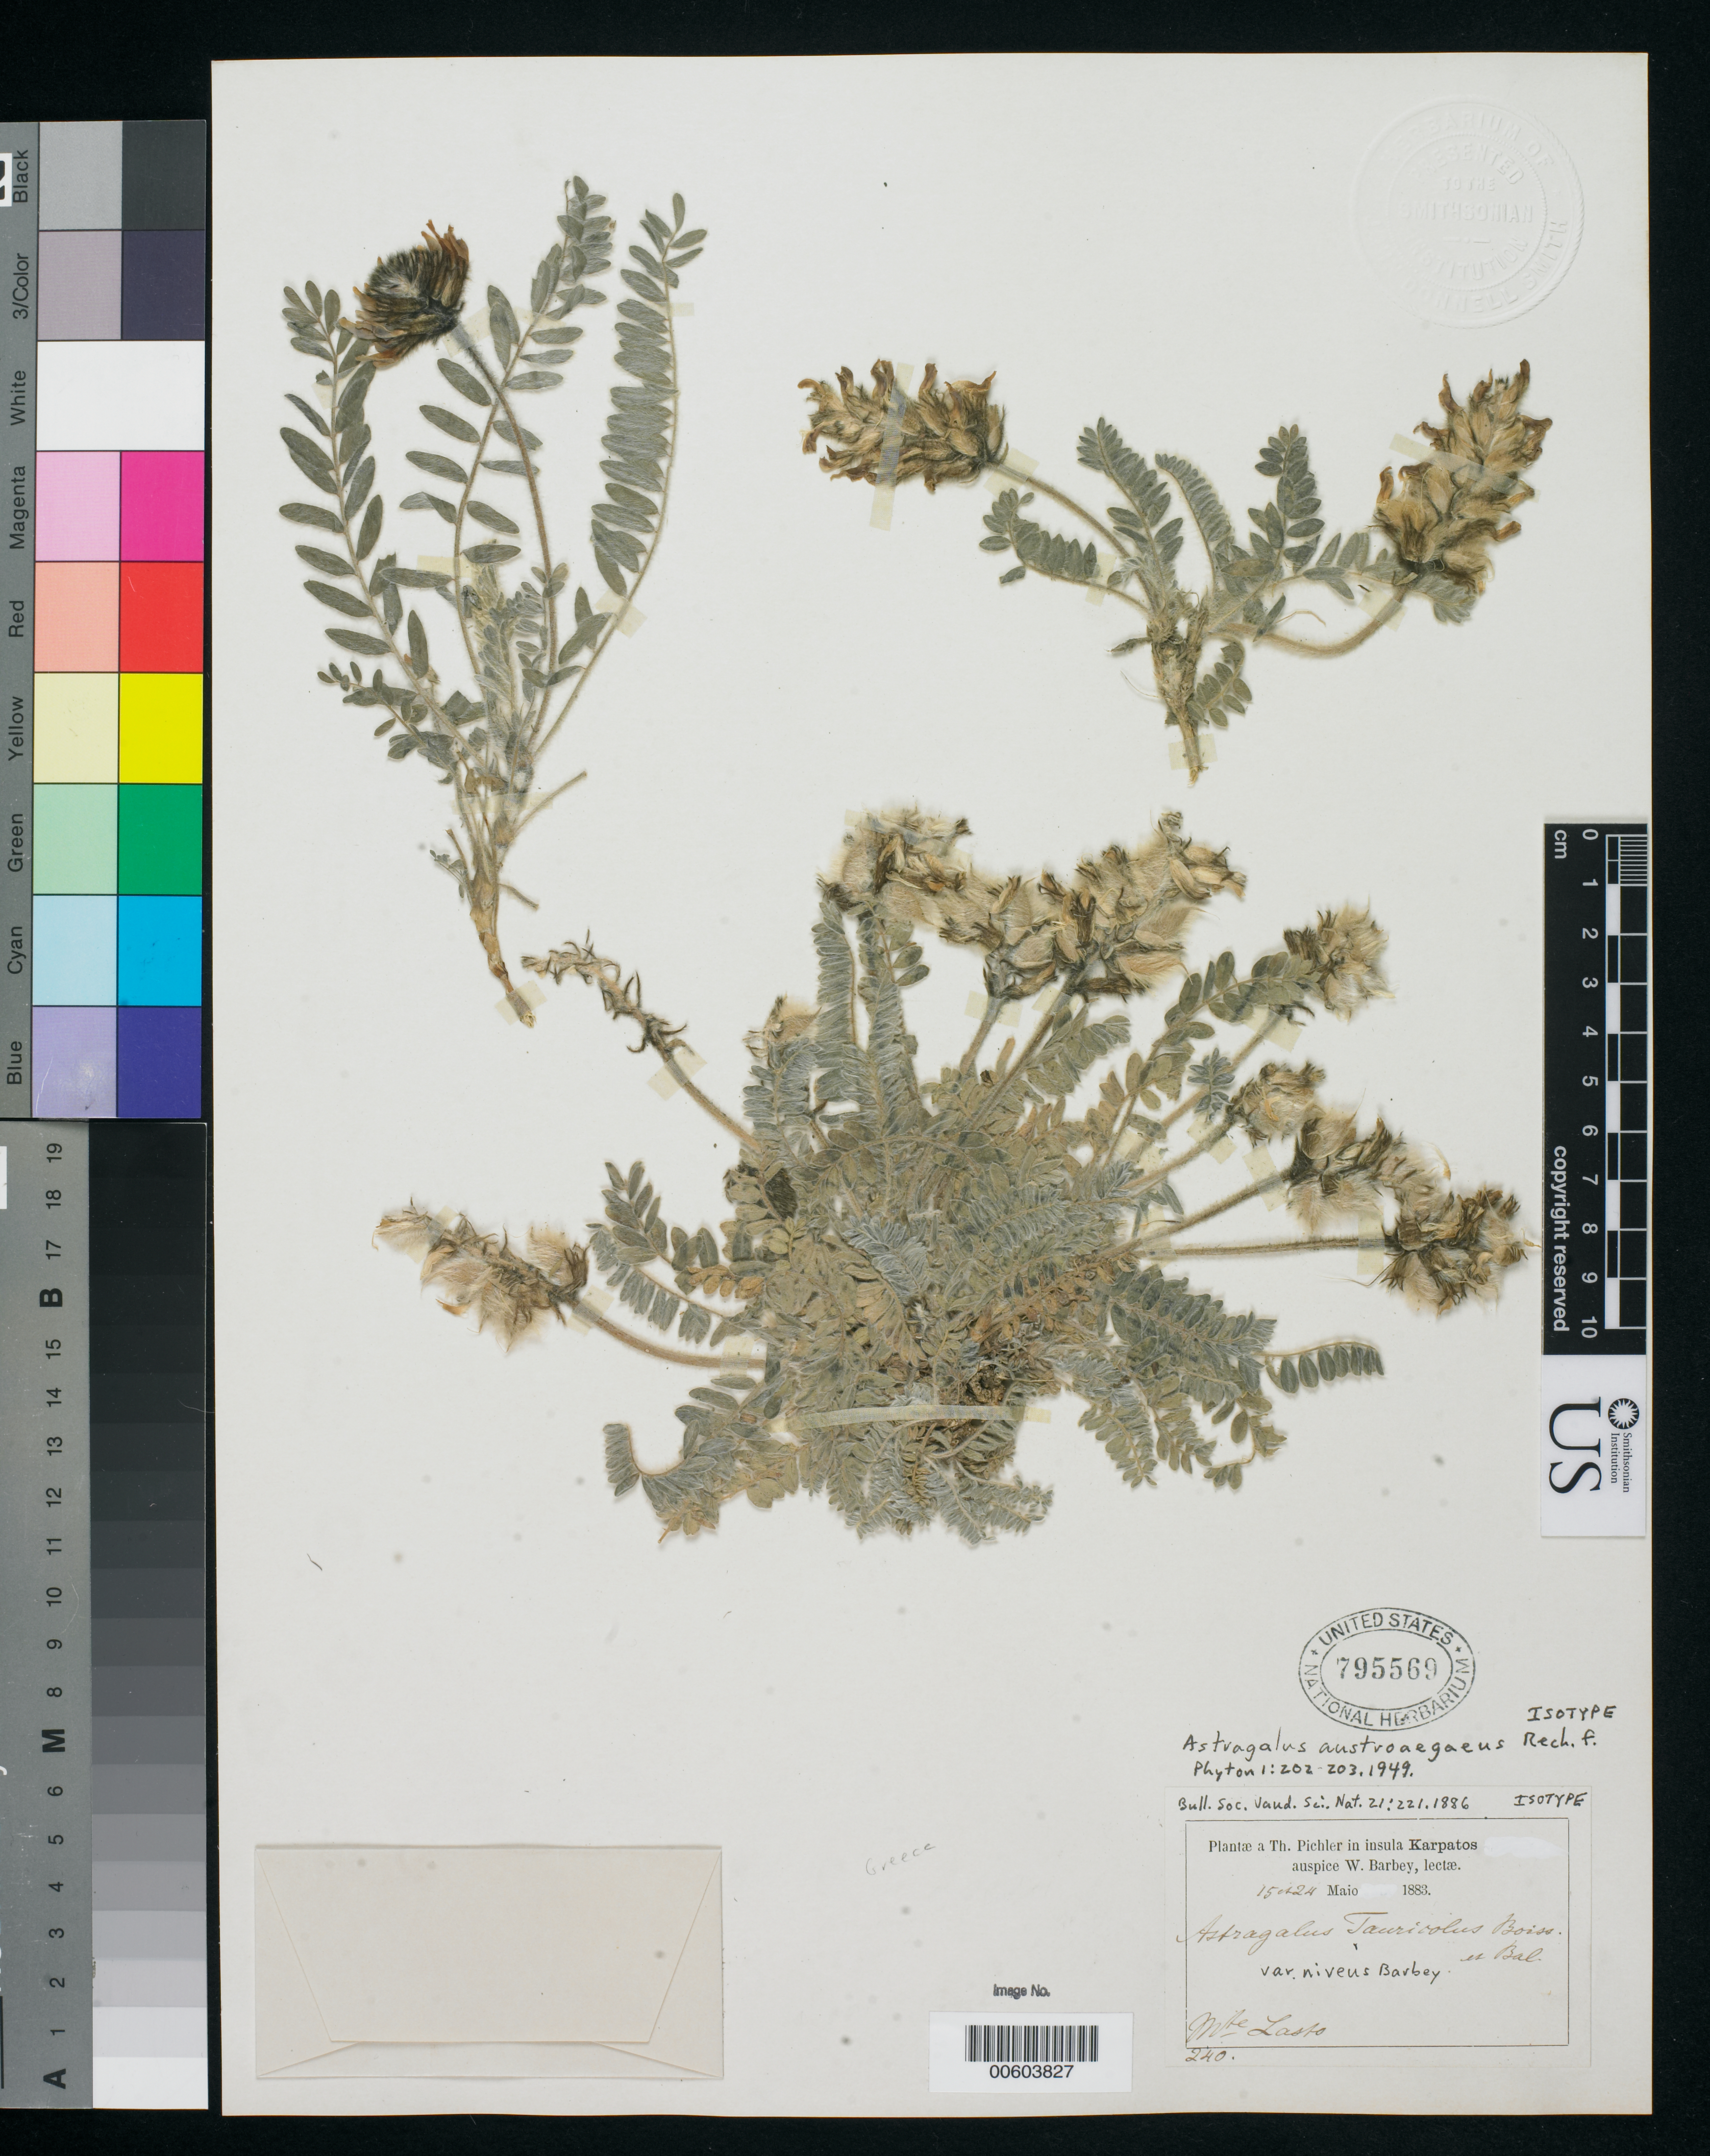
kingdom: Plantae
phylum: Tracheophyta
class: Magnoliopsida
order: Fabales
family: Fabaceae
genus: Astragalus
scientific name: Astragalus tauricola var. niveus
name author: Barbey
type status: Isosyntype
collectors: T. Pichler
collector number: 240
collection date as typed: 15 May 1883 and 24 May 1883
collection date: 1883-05-15,1883-05-24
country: Greece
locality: Insula Karpatos, Mt. Laslo.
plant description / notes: Note that specimen label bears 2 dates, "15 et 24" May (i.e., 2 elements/syntypes)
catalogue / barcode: US 795569